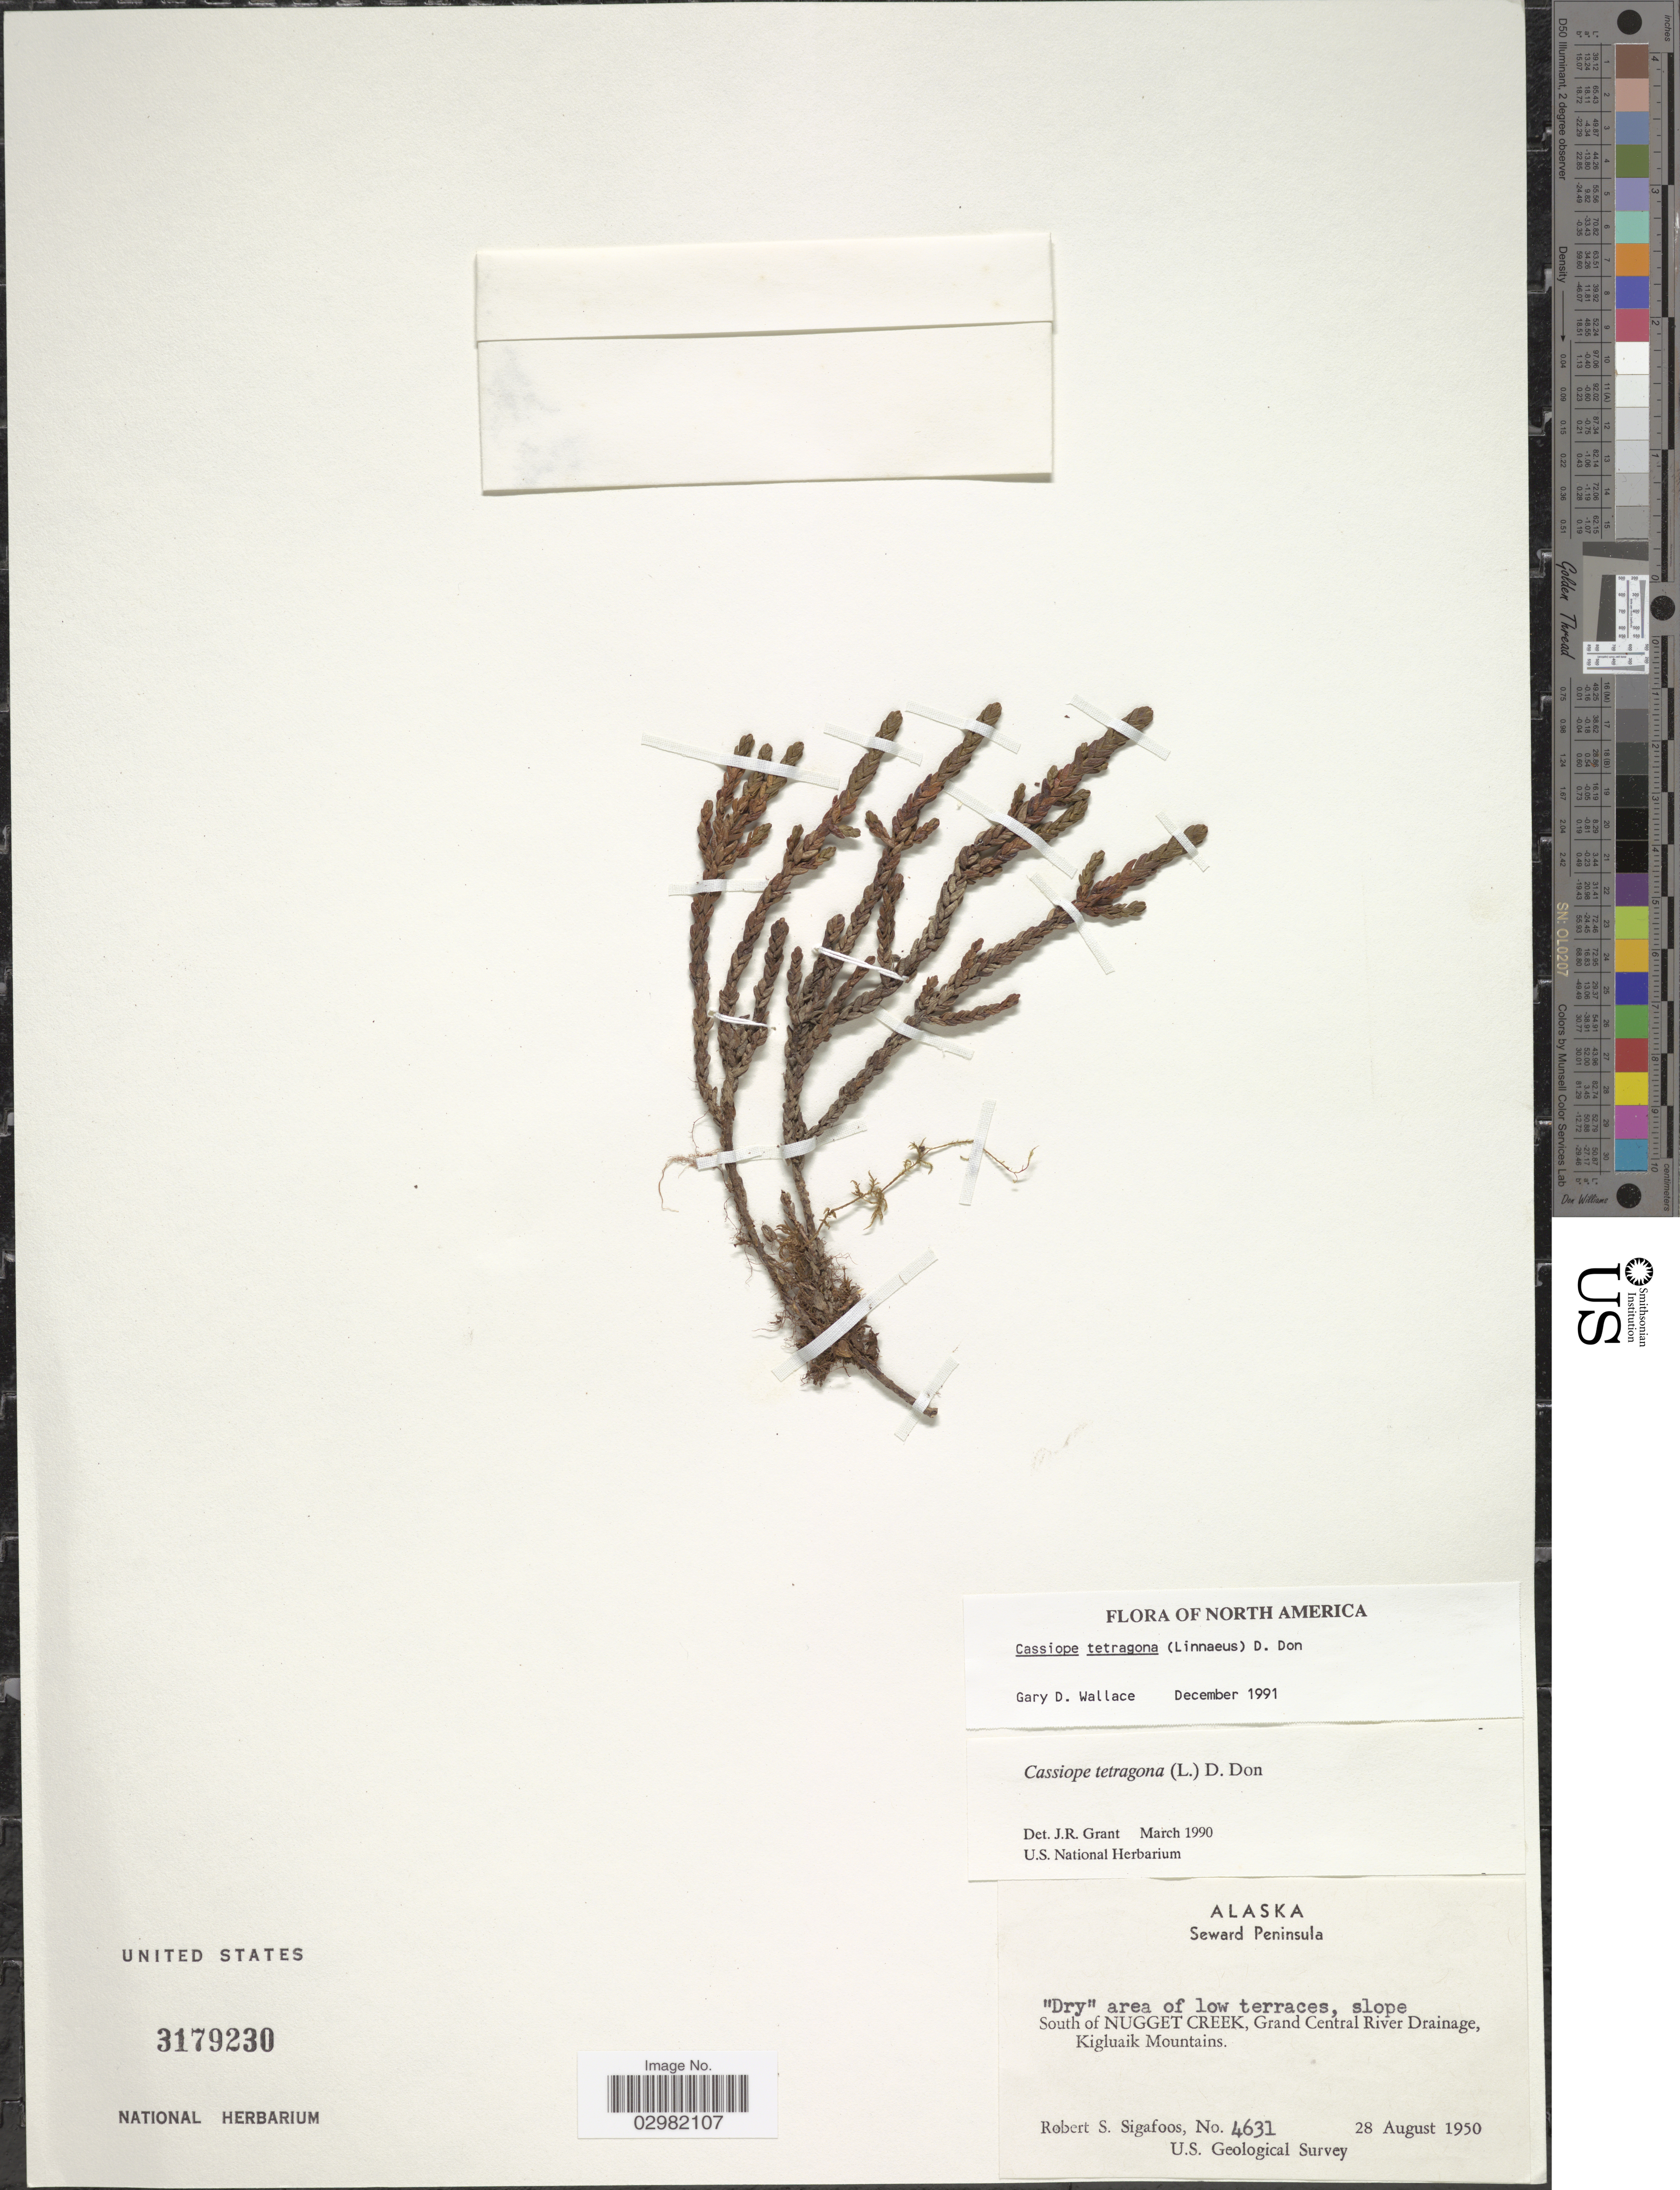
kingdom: Plantae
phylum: Tracheophyta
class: Magnoliopsida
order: Ericales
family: Ericaceae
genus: Cassiope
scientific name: Cassiope tetragona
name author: (L.) D. Don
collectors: R. Sigafoos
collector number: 4631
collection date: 1950-08-28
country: United States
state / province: Alaska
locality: Seward Peninsula. Slope South of Nugget Creek, Grand Central river Drainage, Kigluaik Mountains.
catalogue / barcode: US 3179230